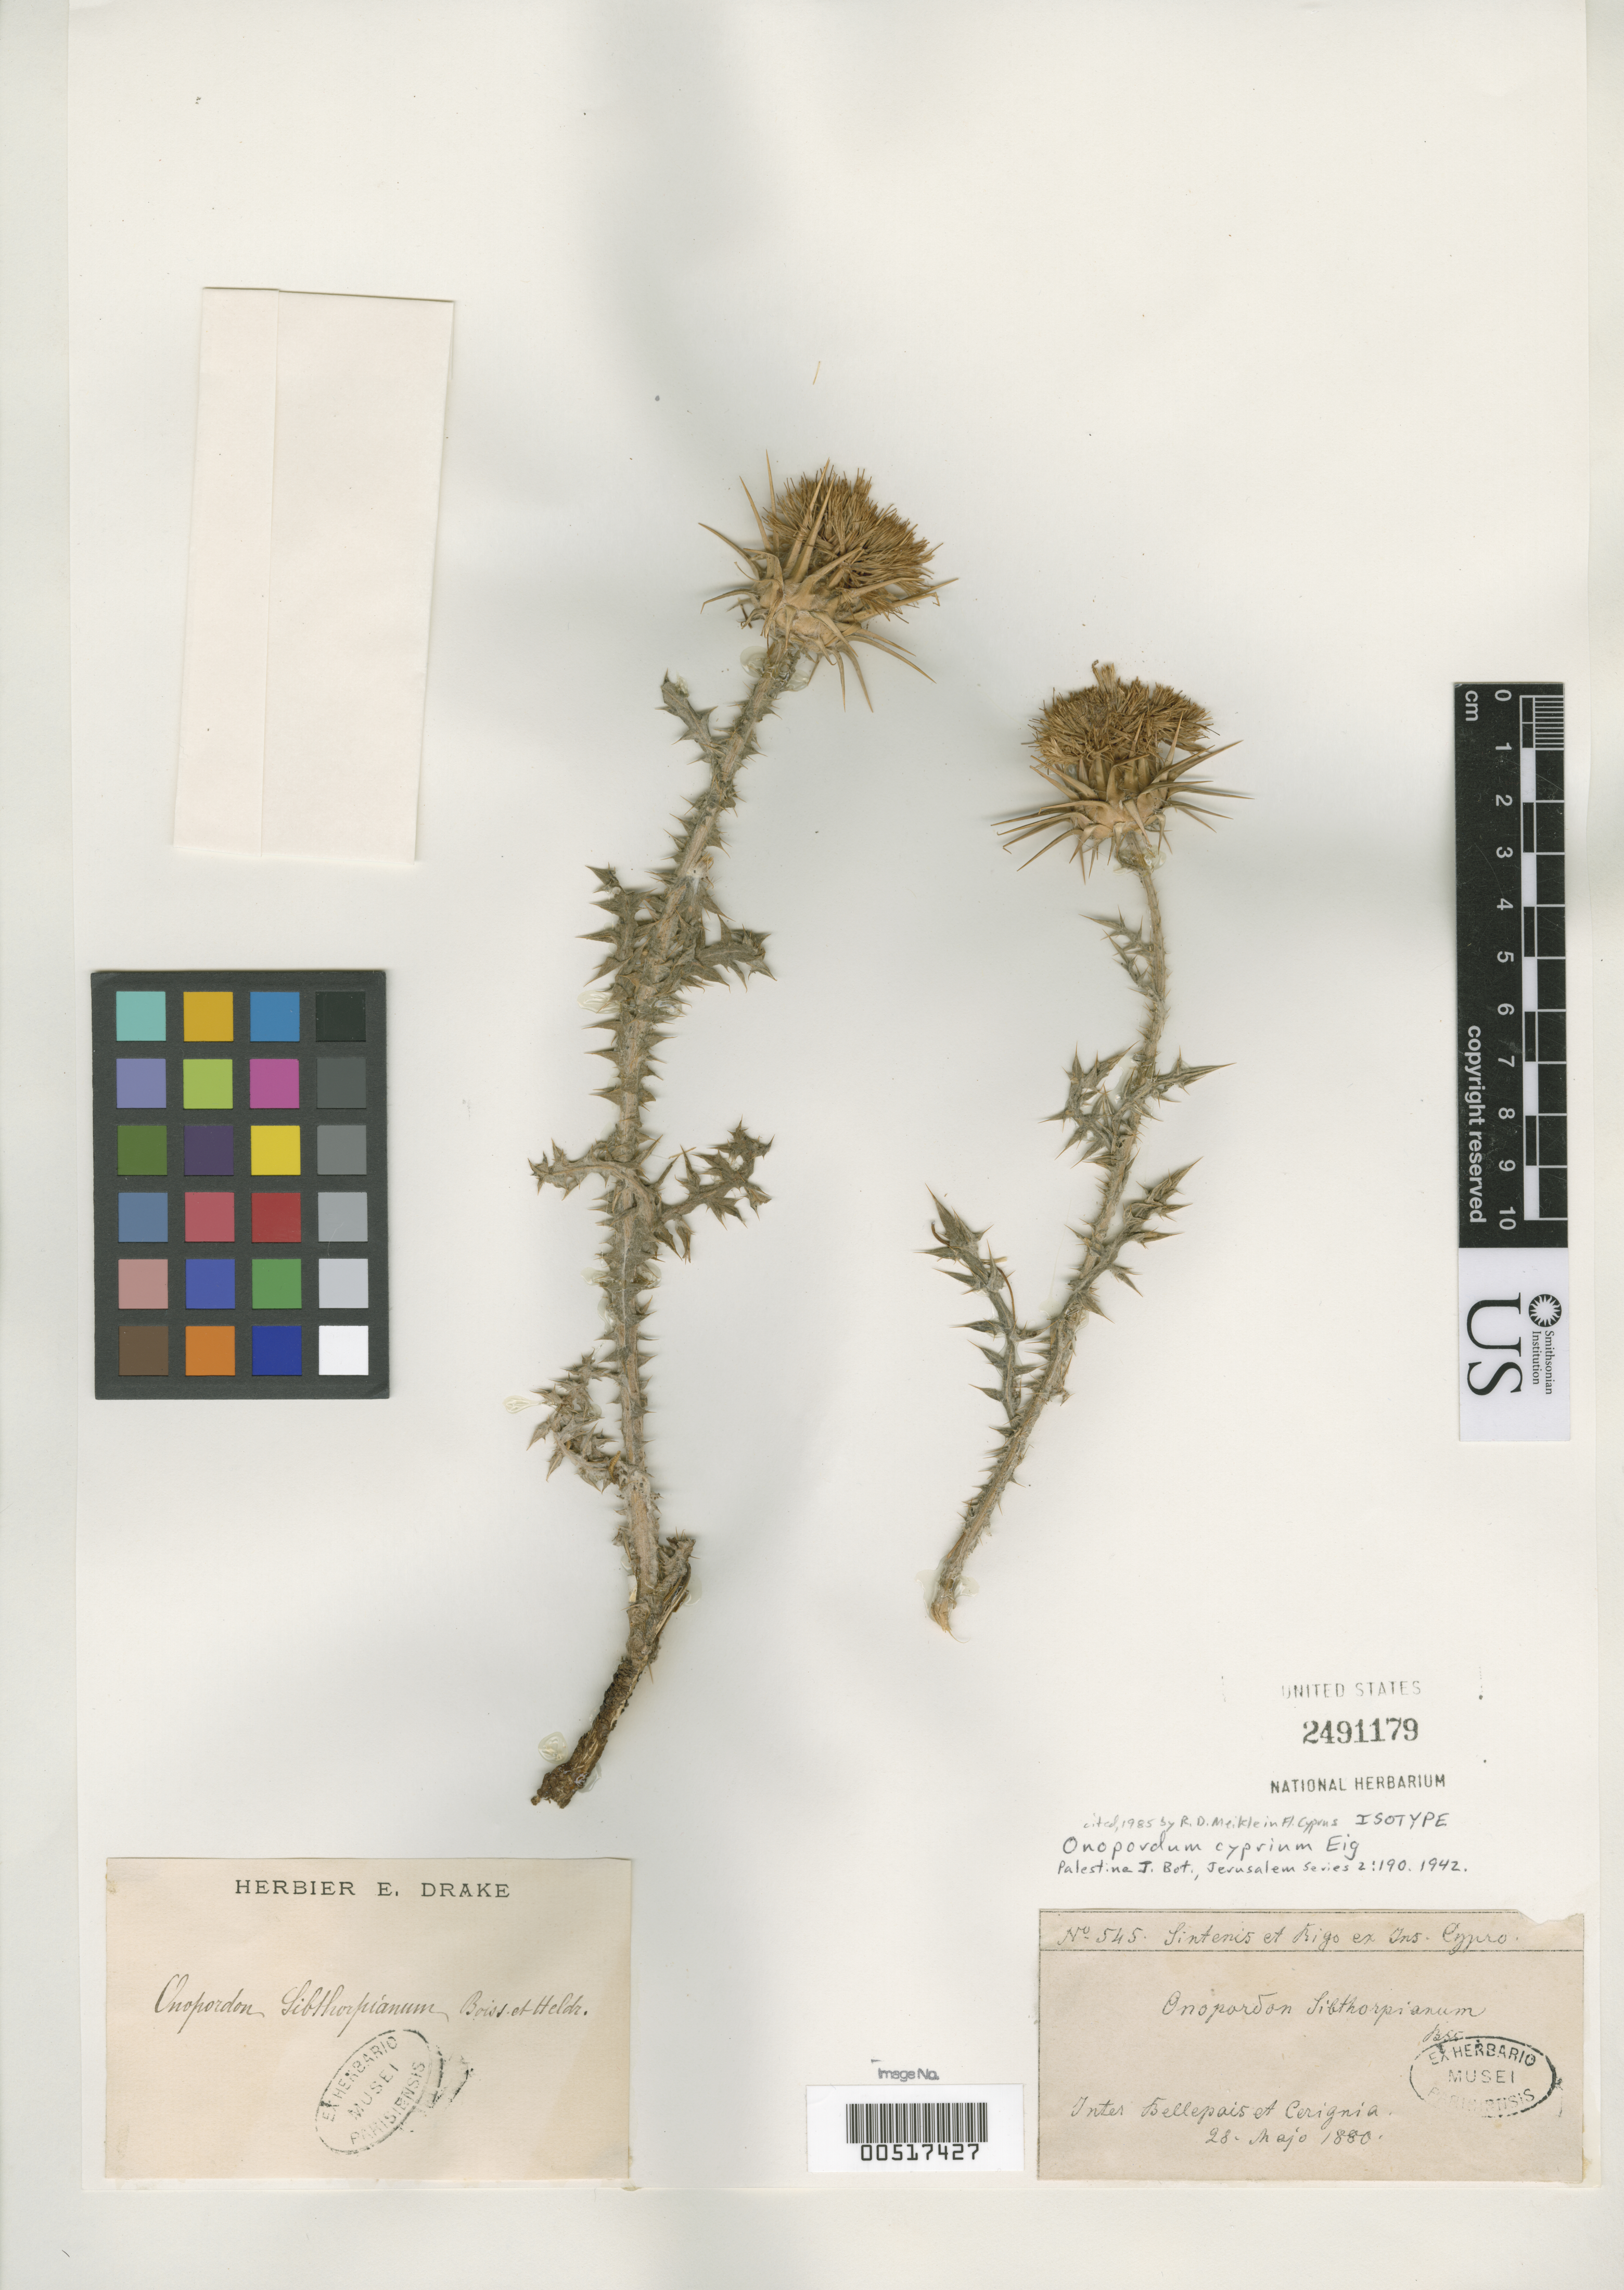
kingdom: Plantae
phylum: Tracheophyta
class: Magnoliopsida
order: Asterales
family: Asteraceae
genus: Onopordum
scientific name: Onopordum cyprium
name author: Eig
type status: Isotype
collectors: P. Sintenis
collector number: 545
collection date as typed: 28 May 1880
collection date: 1880-05-28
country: Cyprus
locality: Inter Bellepais & Cerignia.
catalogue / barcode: US 2491179